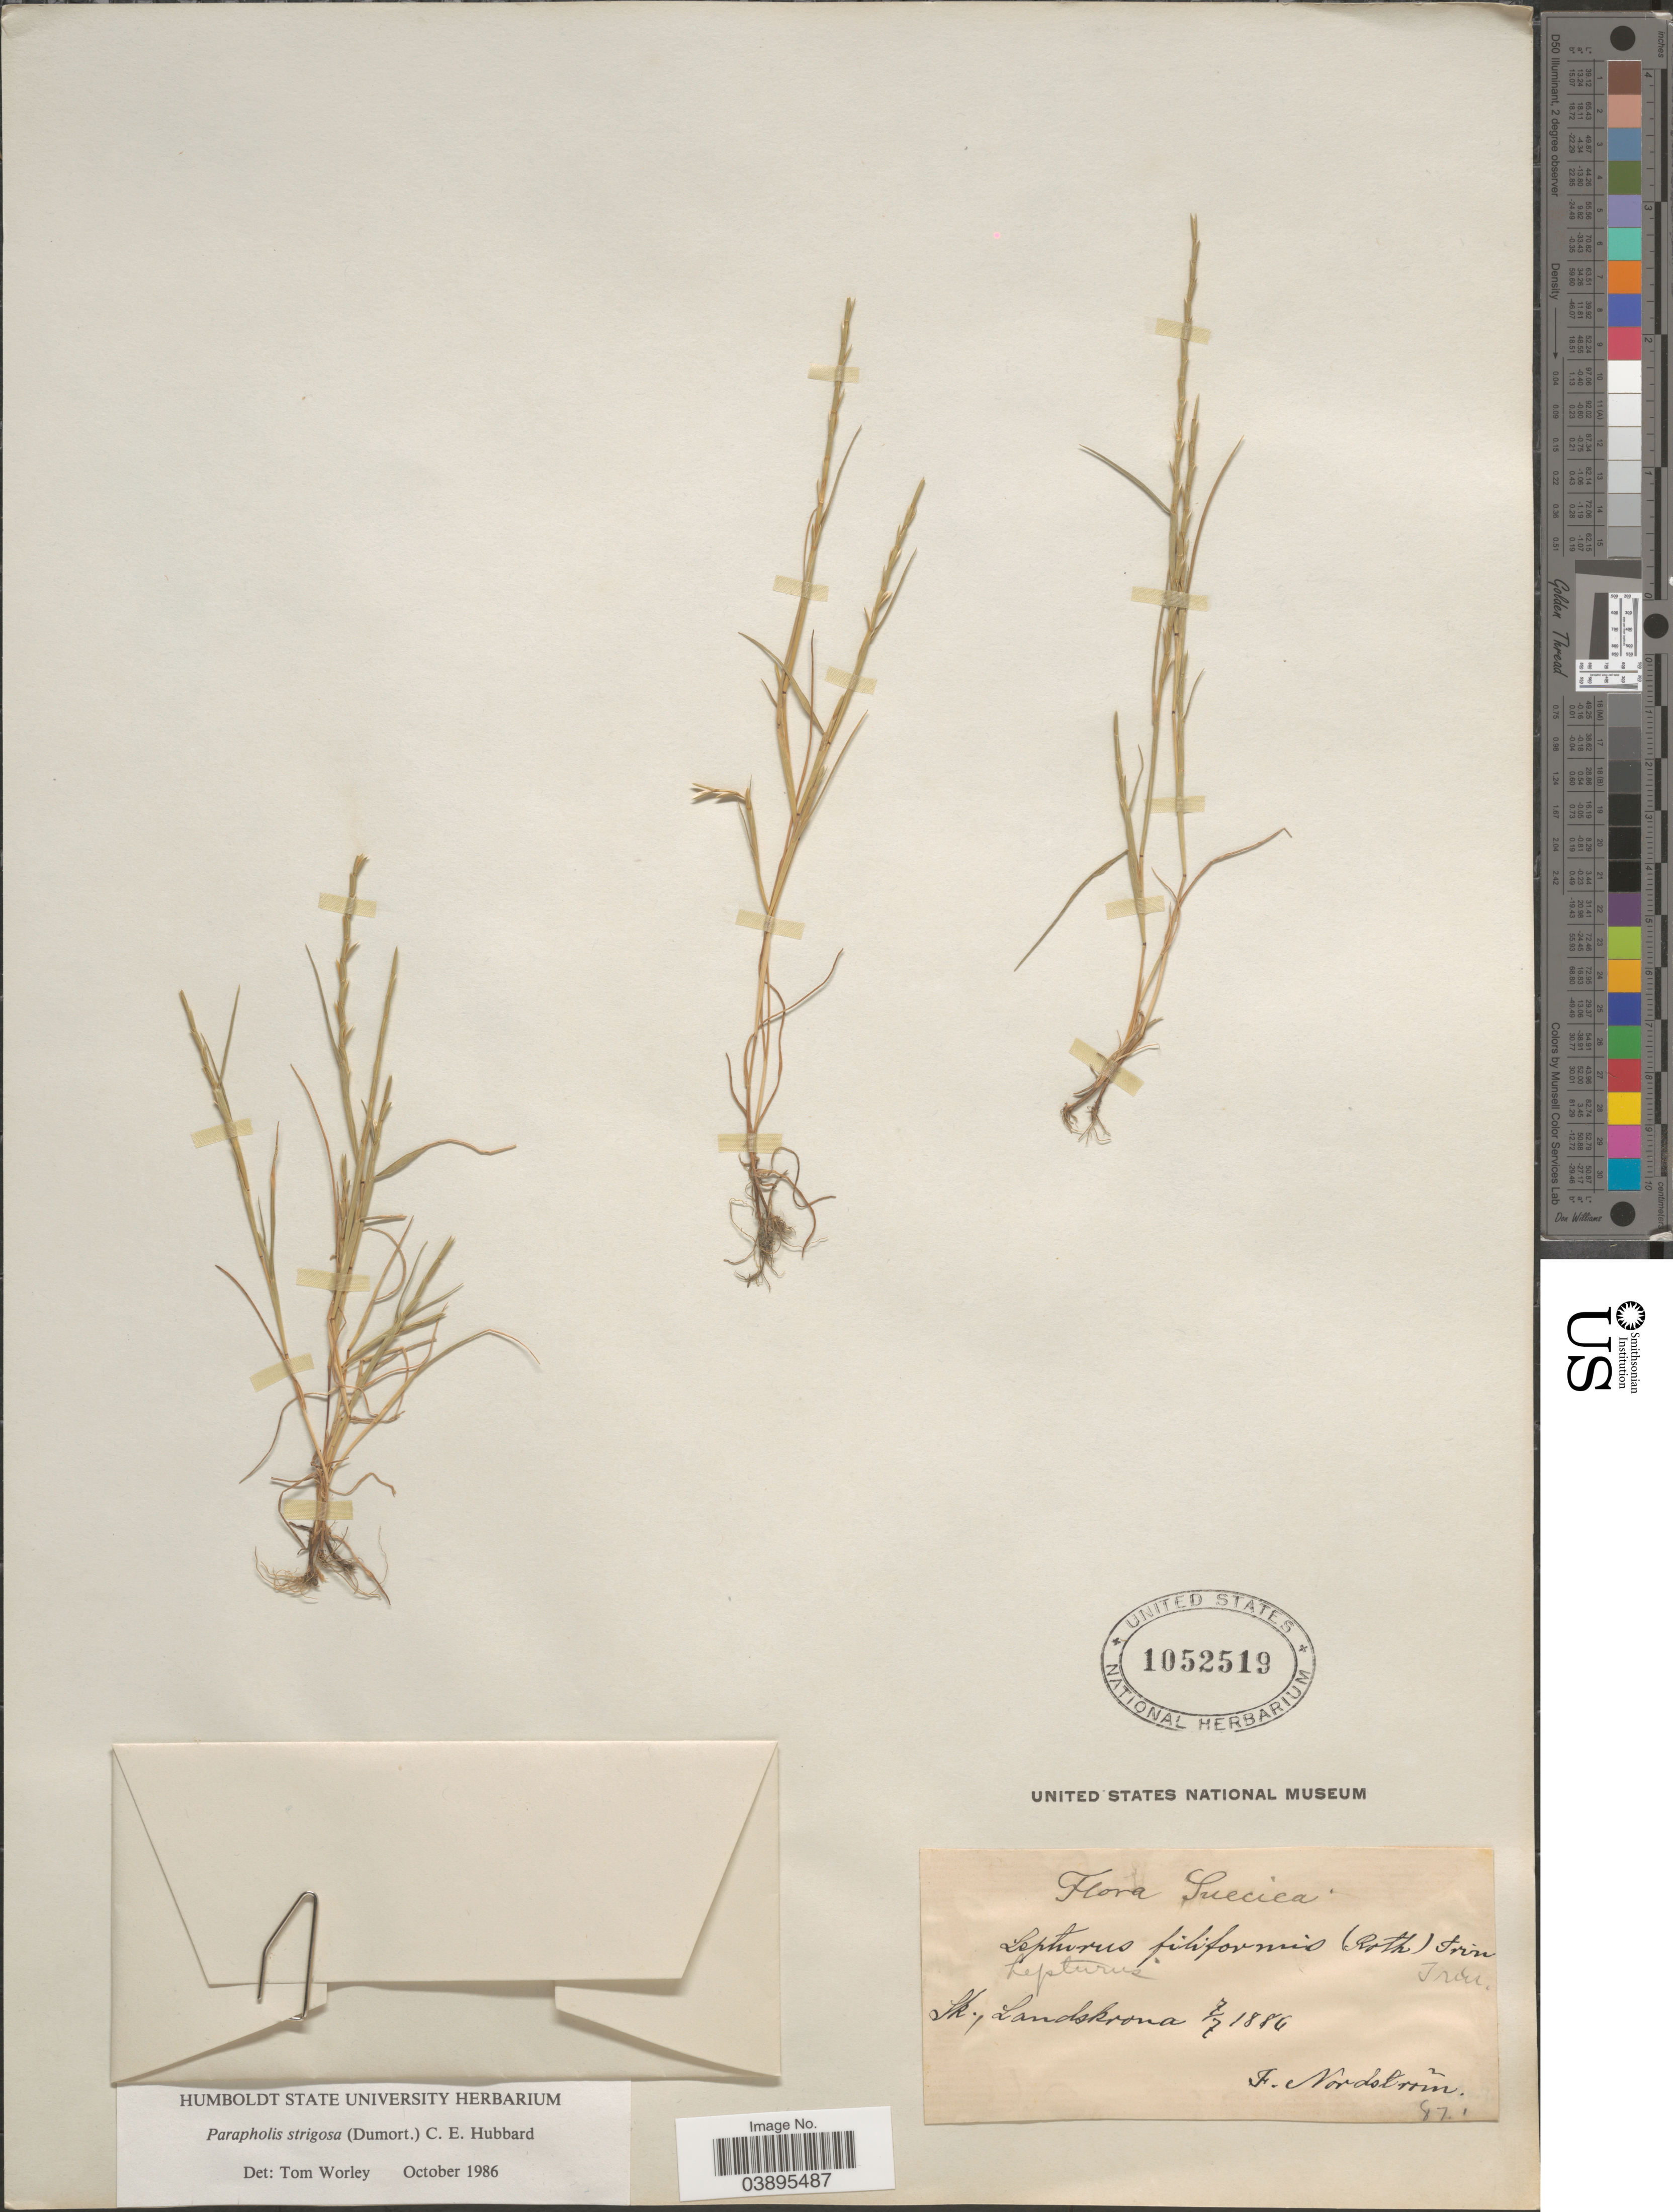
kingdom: Plantae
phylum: Tracheophyta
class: Liliopsida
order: Poales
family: Poaceae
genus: Parapholis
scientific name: Parapholis strigosa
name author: (Dumort.) C.E. Hubb.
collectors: F. Nordstrom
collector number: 87*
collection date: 1886-07-07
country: Sweden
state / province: Skåne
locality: Suecica. Sk., Landskrona.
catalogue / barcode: US 1052519